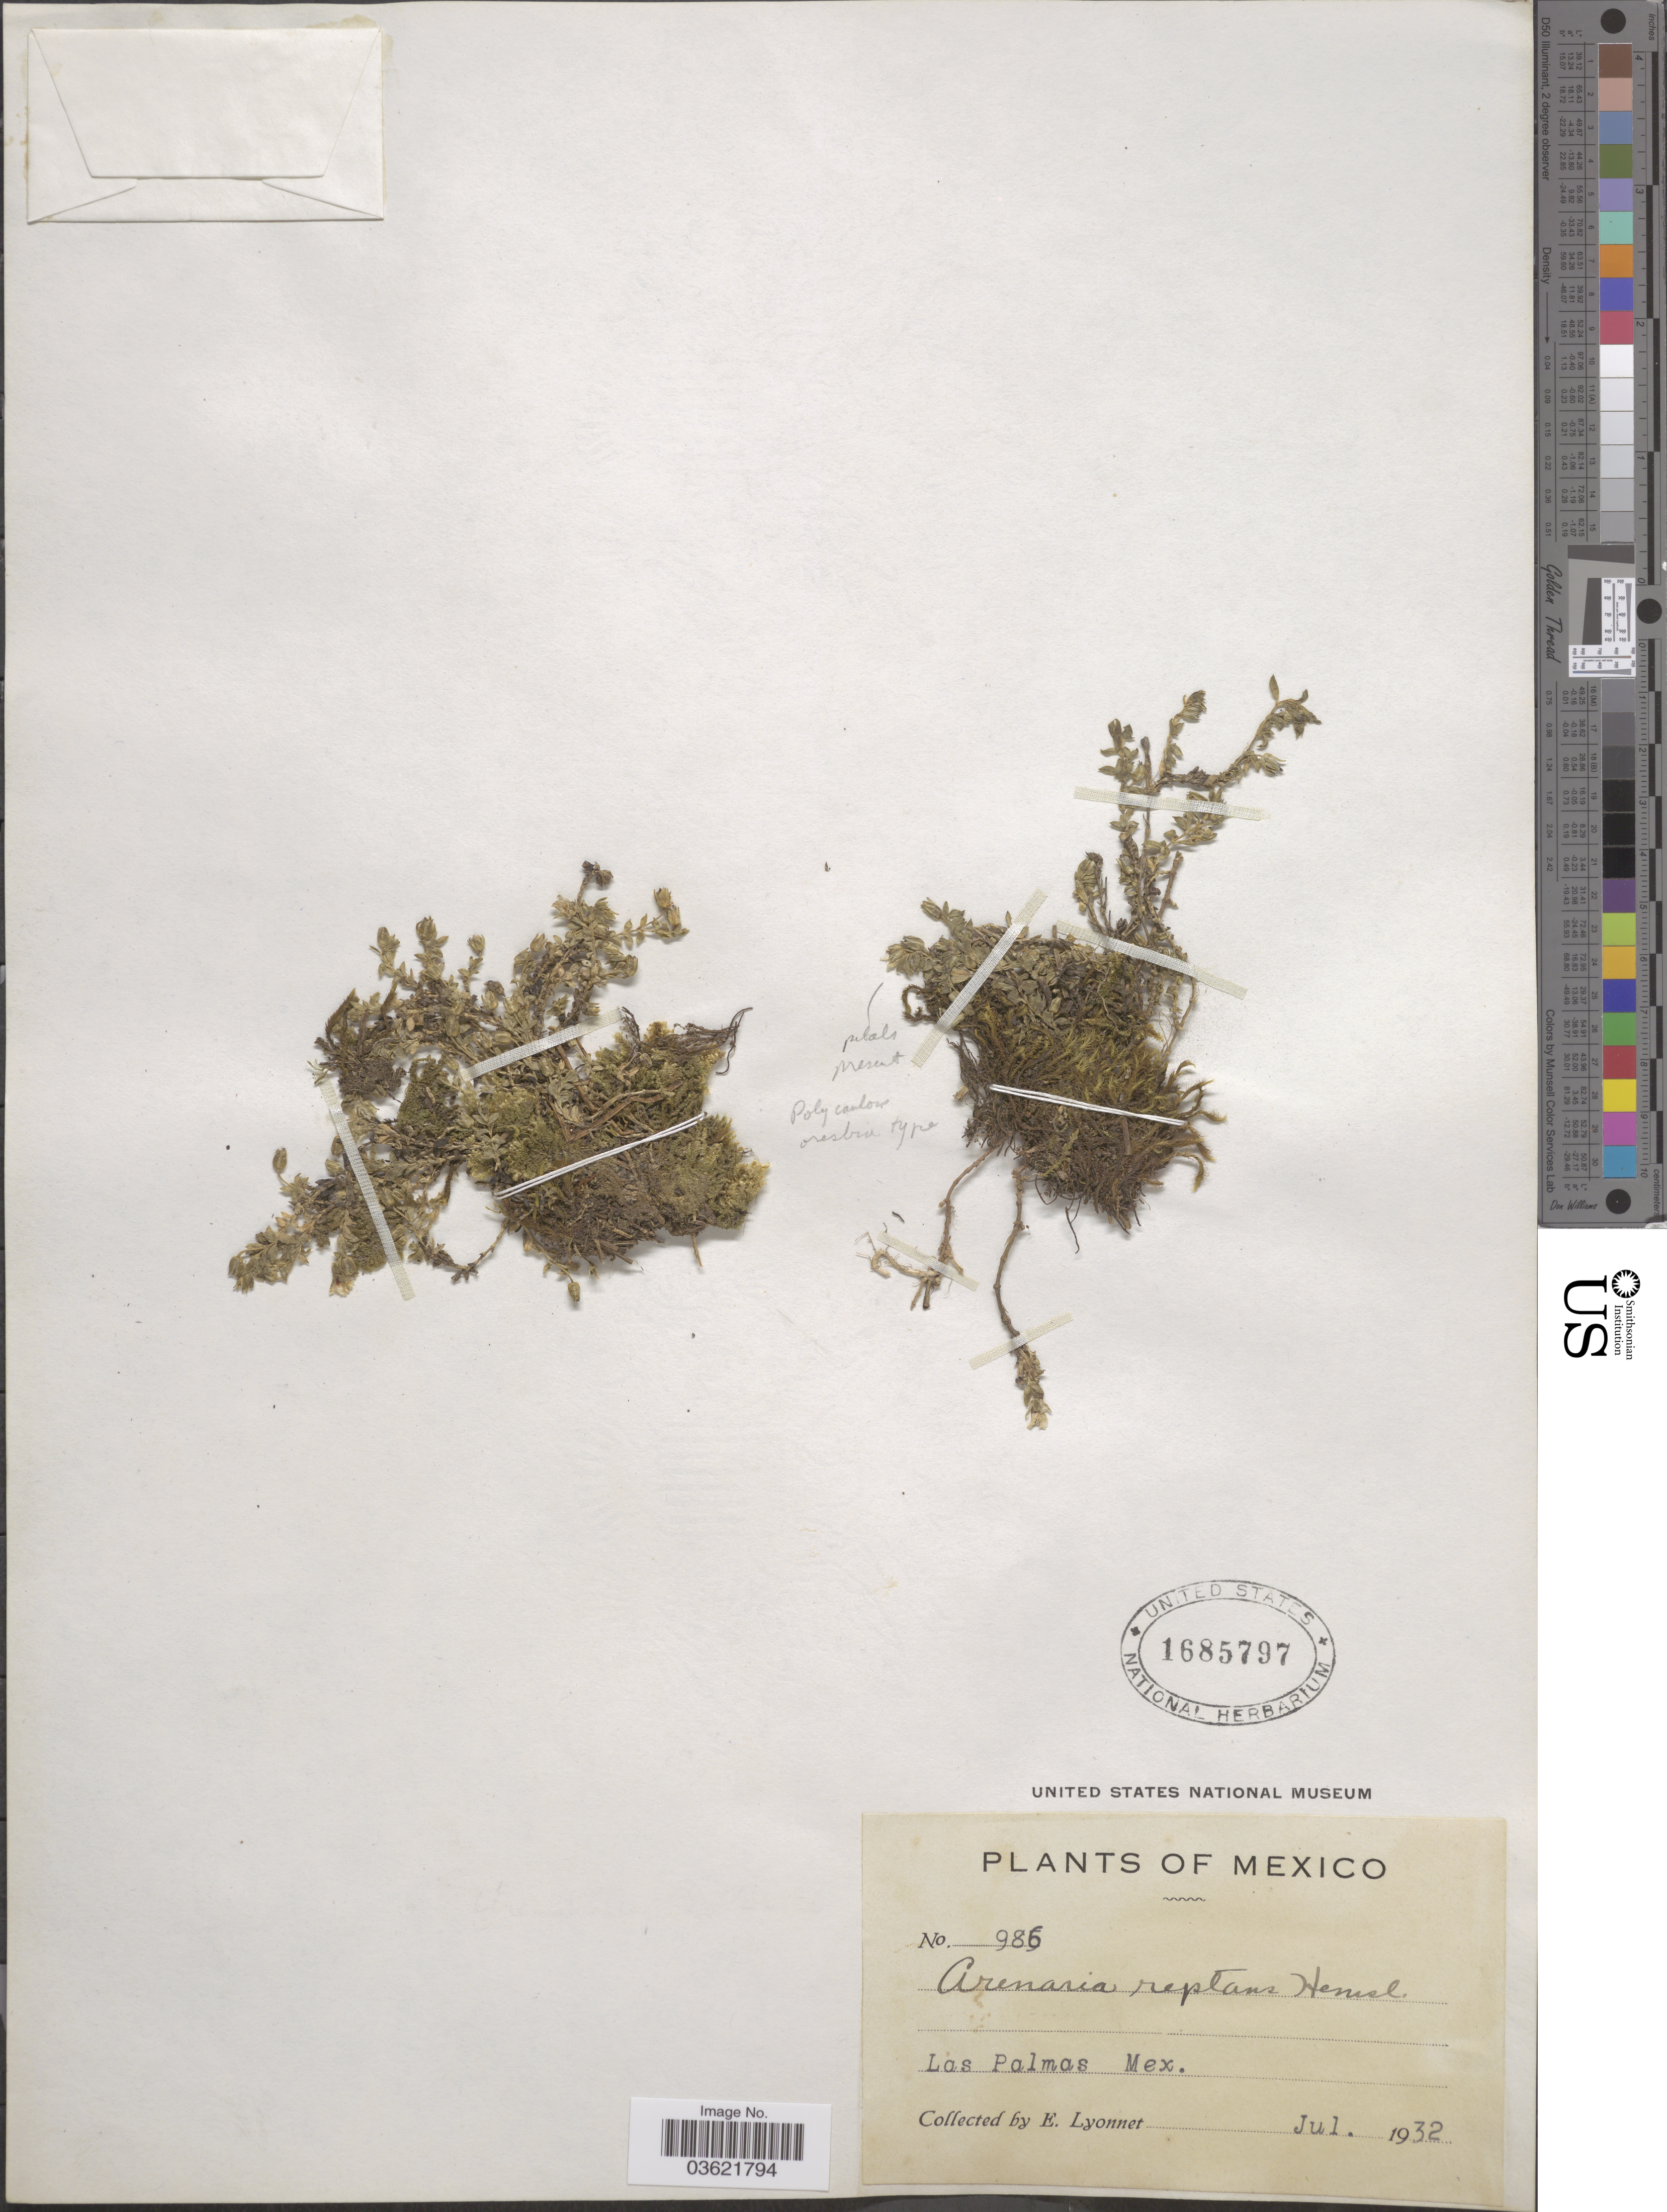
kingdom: Plantae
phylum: Tracheophyta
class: Magnoliopsida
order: Caryophyllales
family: Caryophyllaceae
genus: Arenaria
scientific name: Arenaria oresbia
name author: Greenm.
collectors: E. Lyonnet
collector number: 986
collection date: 1932-07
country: Mexico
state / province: México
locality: Las Palmas.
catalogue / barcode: US 1685797